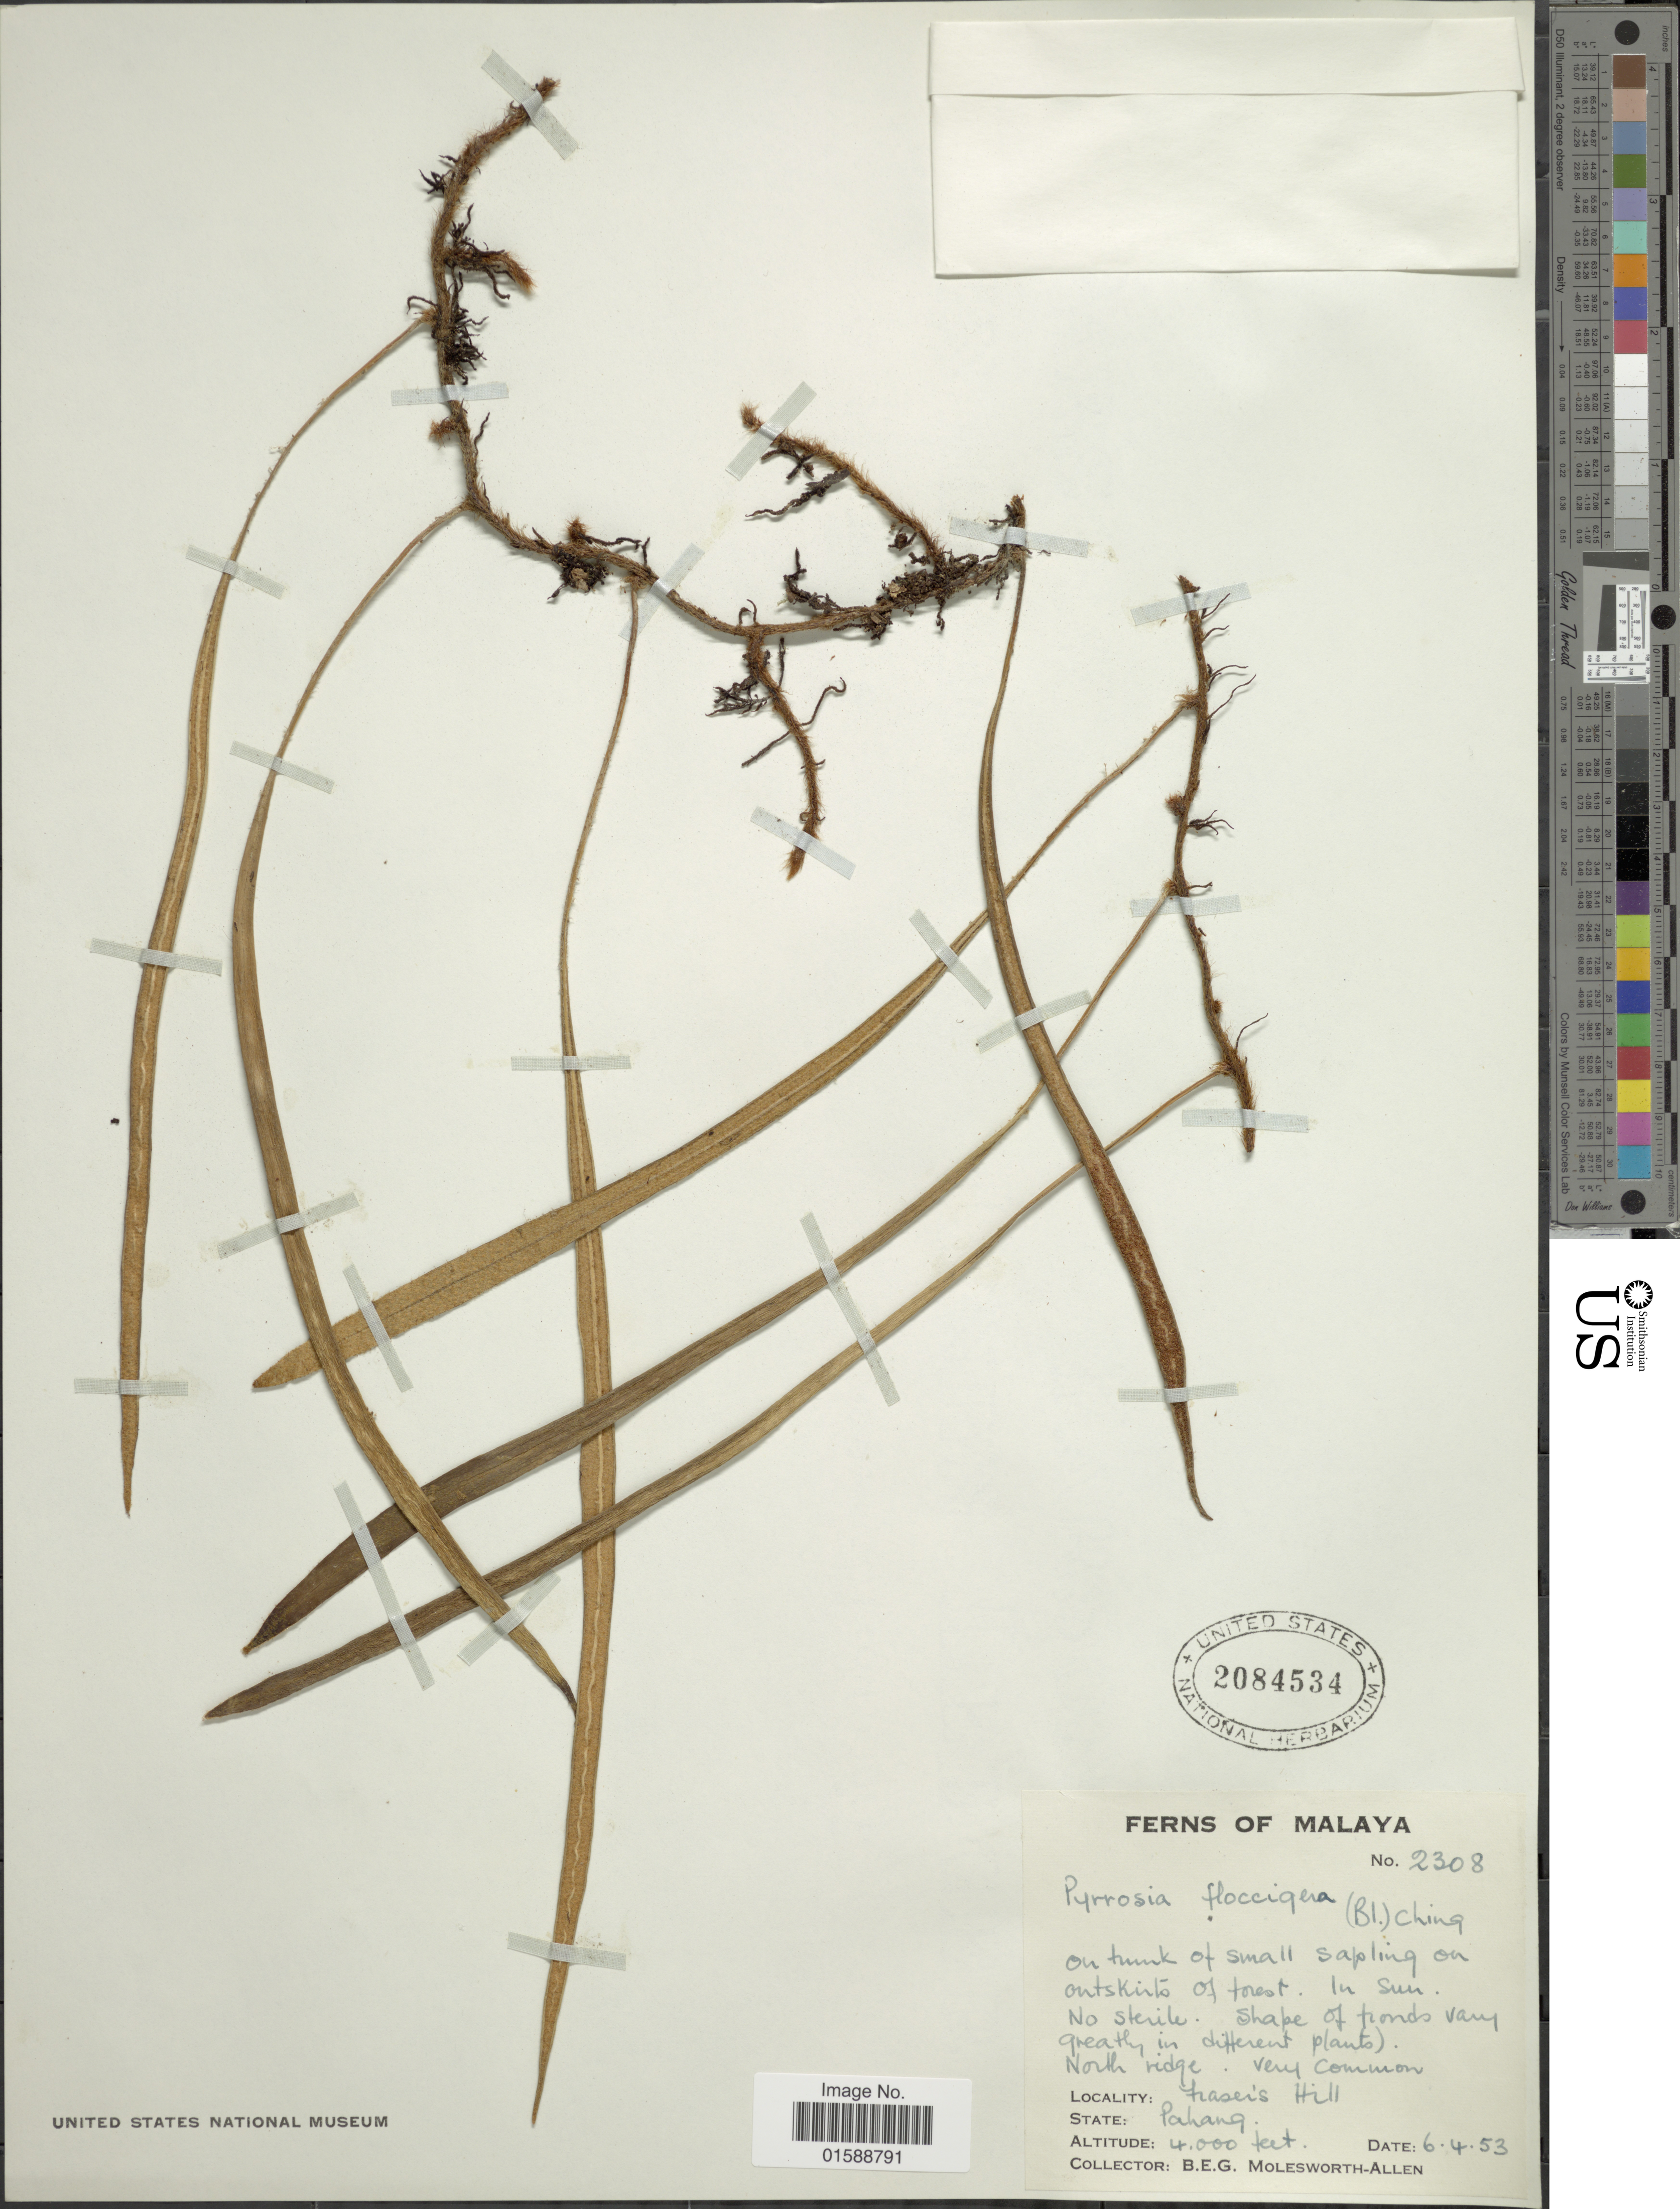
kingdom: Plantae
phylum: Tracheophyta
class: Polypodiopsida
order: Polypodiales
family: Polypodiaceae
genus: Pyrrosia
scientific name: Pyrrosia floccigera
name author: (Blume) Ching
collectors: B. E. G. Molesworth-Allen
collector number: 2308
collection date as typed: Transcribed d/m/y: 6/4/53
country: Malaysia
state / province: Pahang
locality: Malaya. North Ridge. Fraser's Hill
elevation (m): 1219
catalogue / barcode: US 2084534